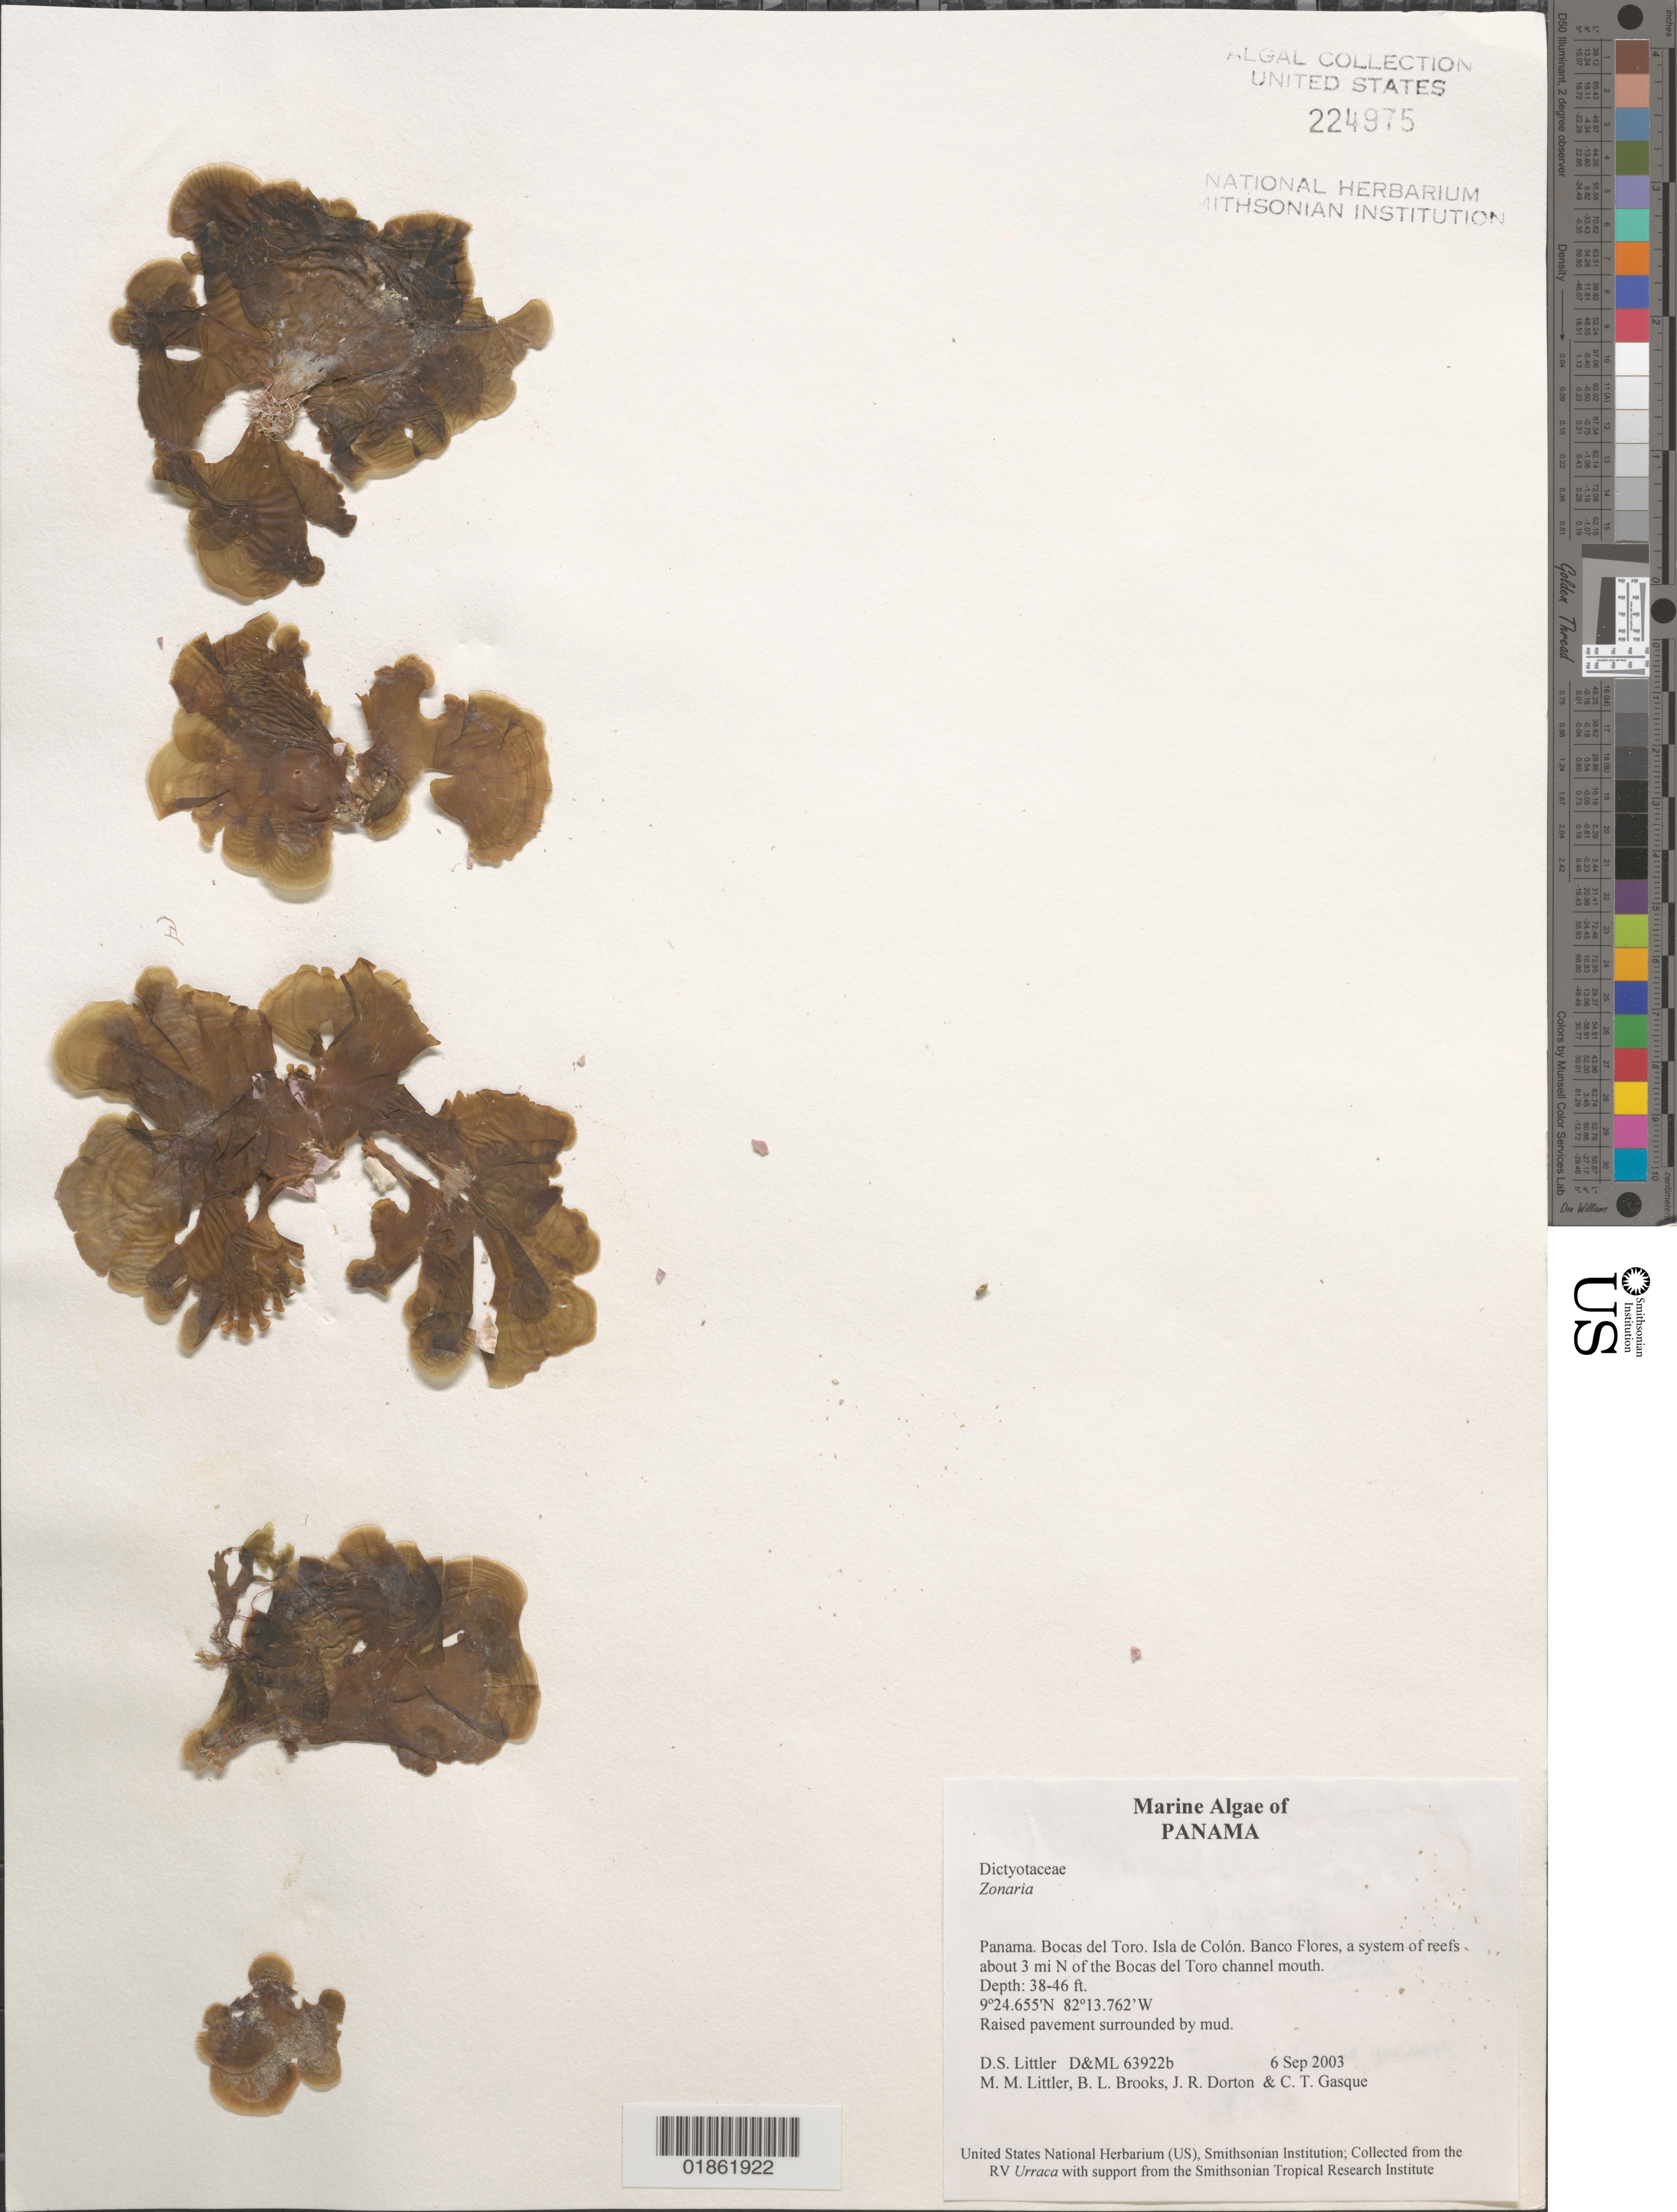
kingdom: Chromista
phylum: Ochrophyta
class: Phaeophyceae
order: Dictyotales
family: Dictyotaceae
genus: Lobophora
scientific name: Lobophora sp.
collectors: M. M. Littler, D. S. Littler & B. Brooks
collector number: D&ML 63922b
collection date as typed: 07 Sep 2003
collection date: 2003-09-07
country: Panama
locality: Banco Flores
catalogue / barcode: US 224975